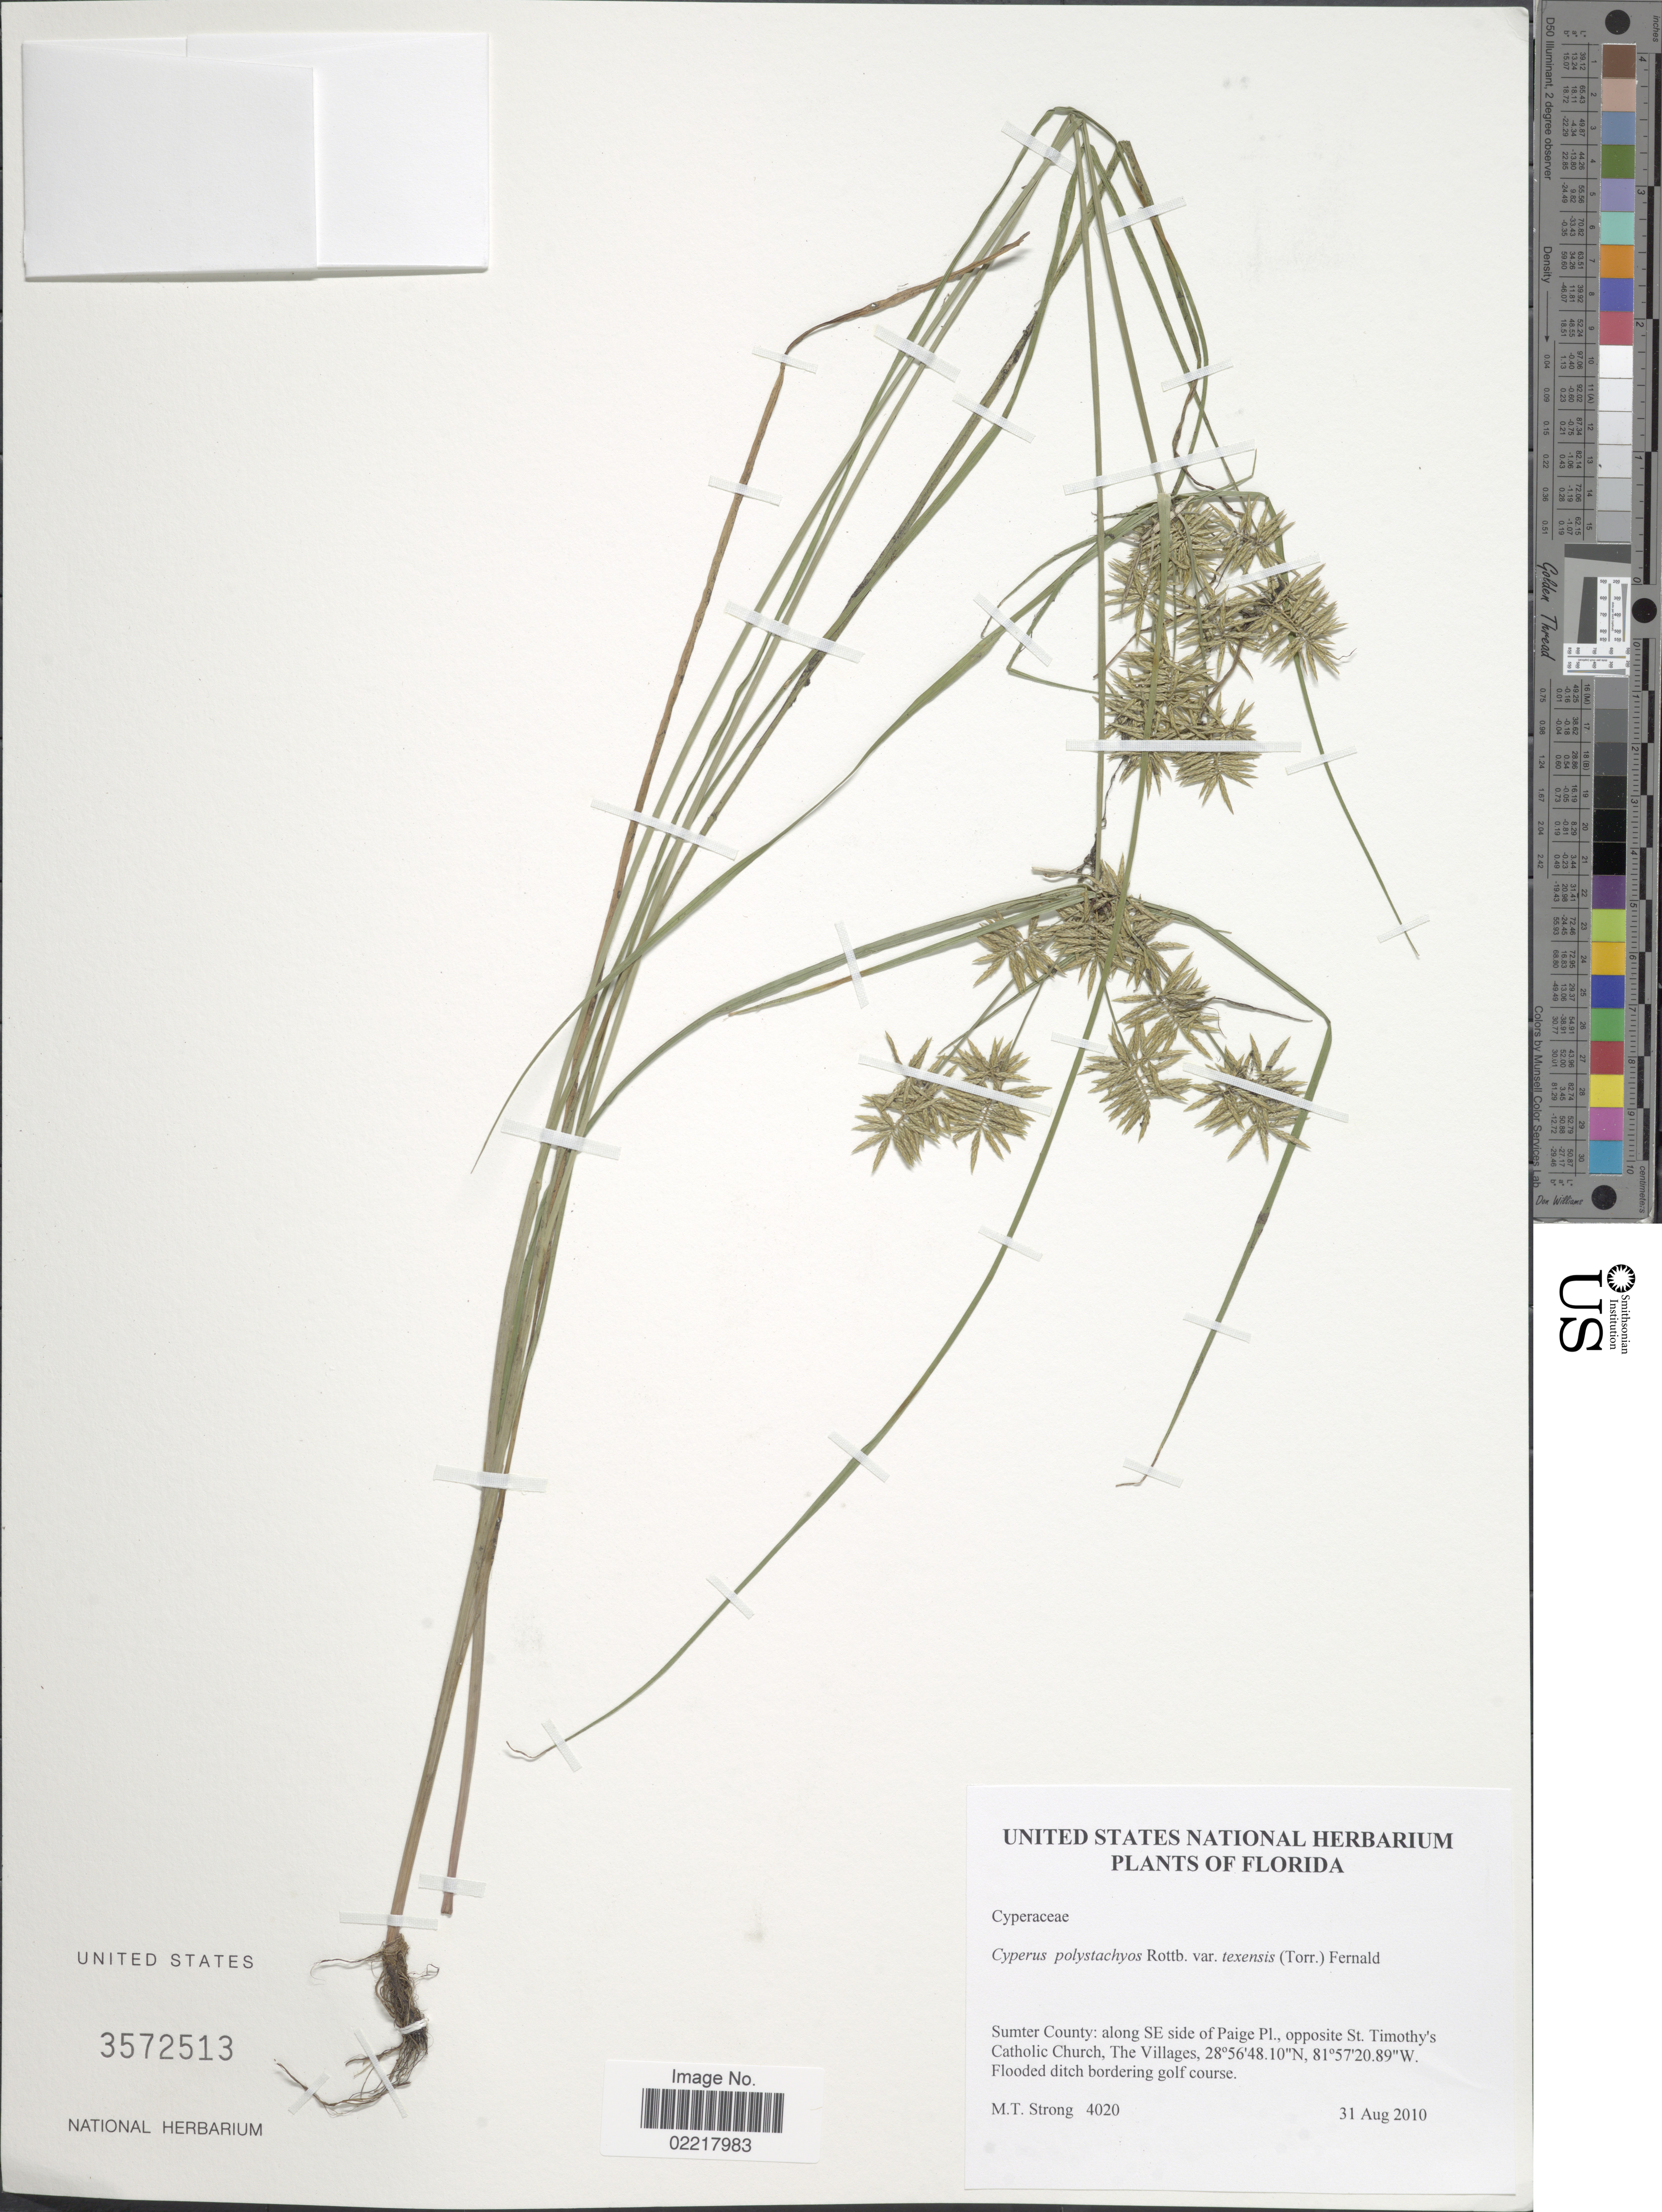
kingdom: Plantae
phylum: Tracheophyta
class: Liliopsida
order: Poales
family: Cyperaceae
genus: Cyperus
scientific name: Cyperus polystachyos var. texensis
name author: (Torr.) Fernald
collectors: M. T. Strong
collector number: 4020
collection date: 2010-08-31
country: United States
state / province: Florida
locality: Sumter County: along SE side of Paige PI., opposite St Timothy's Catholic Church, The Villages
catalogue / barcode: US 3572513